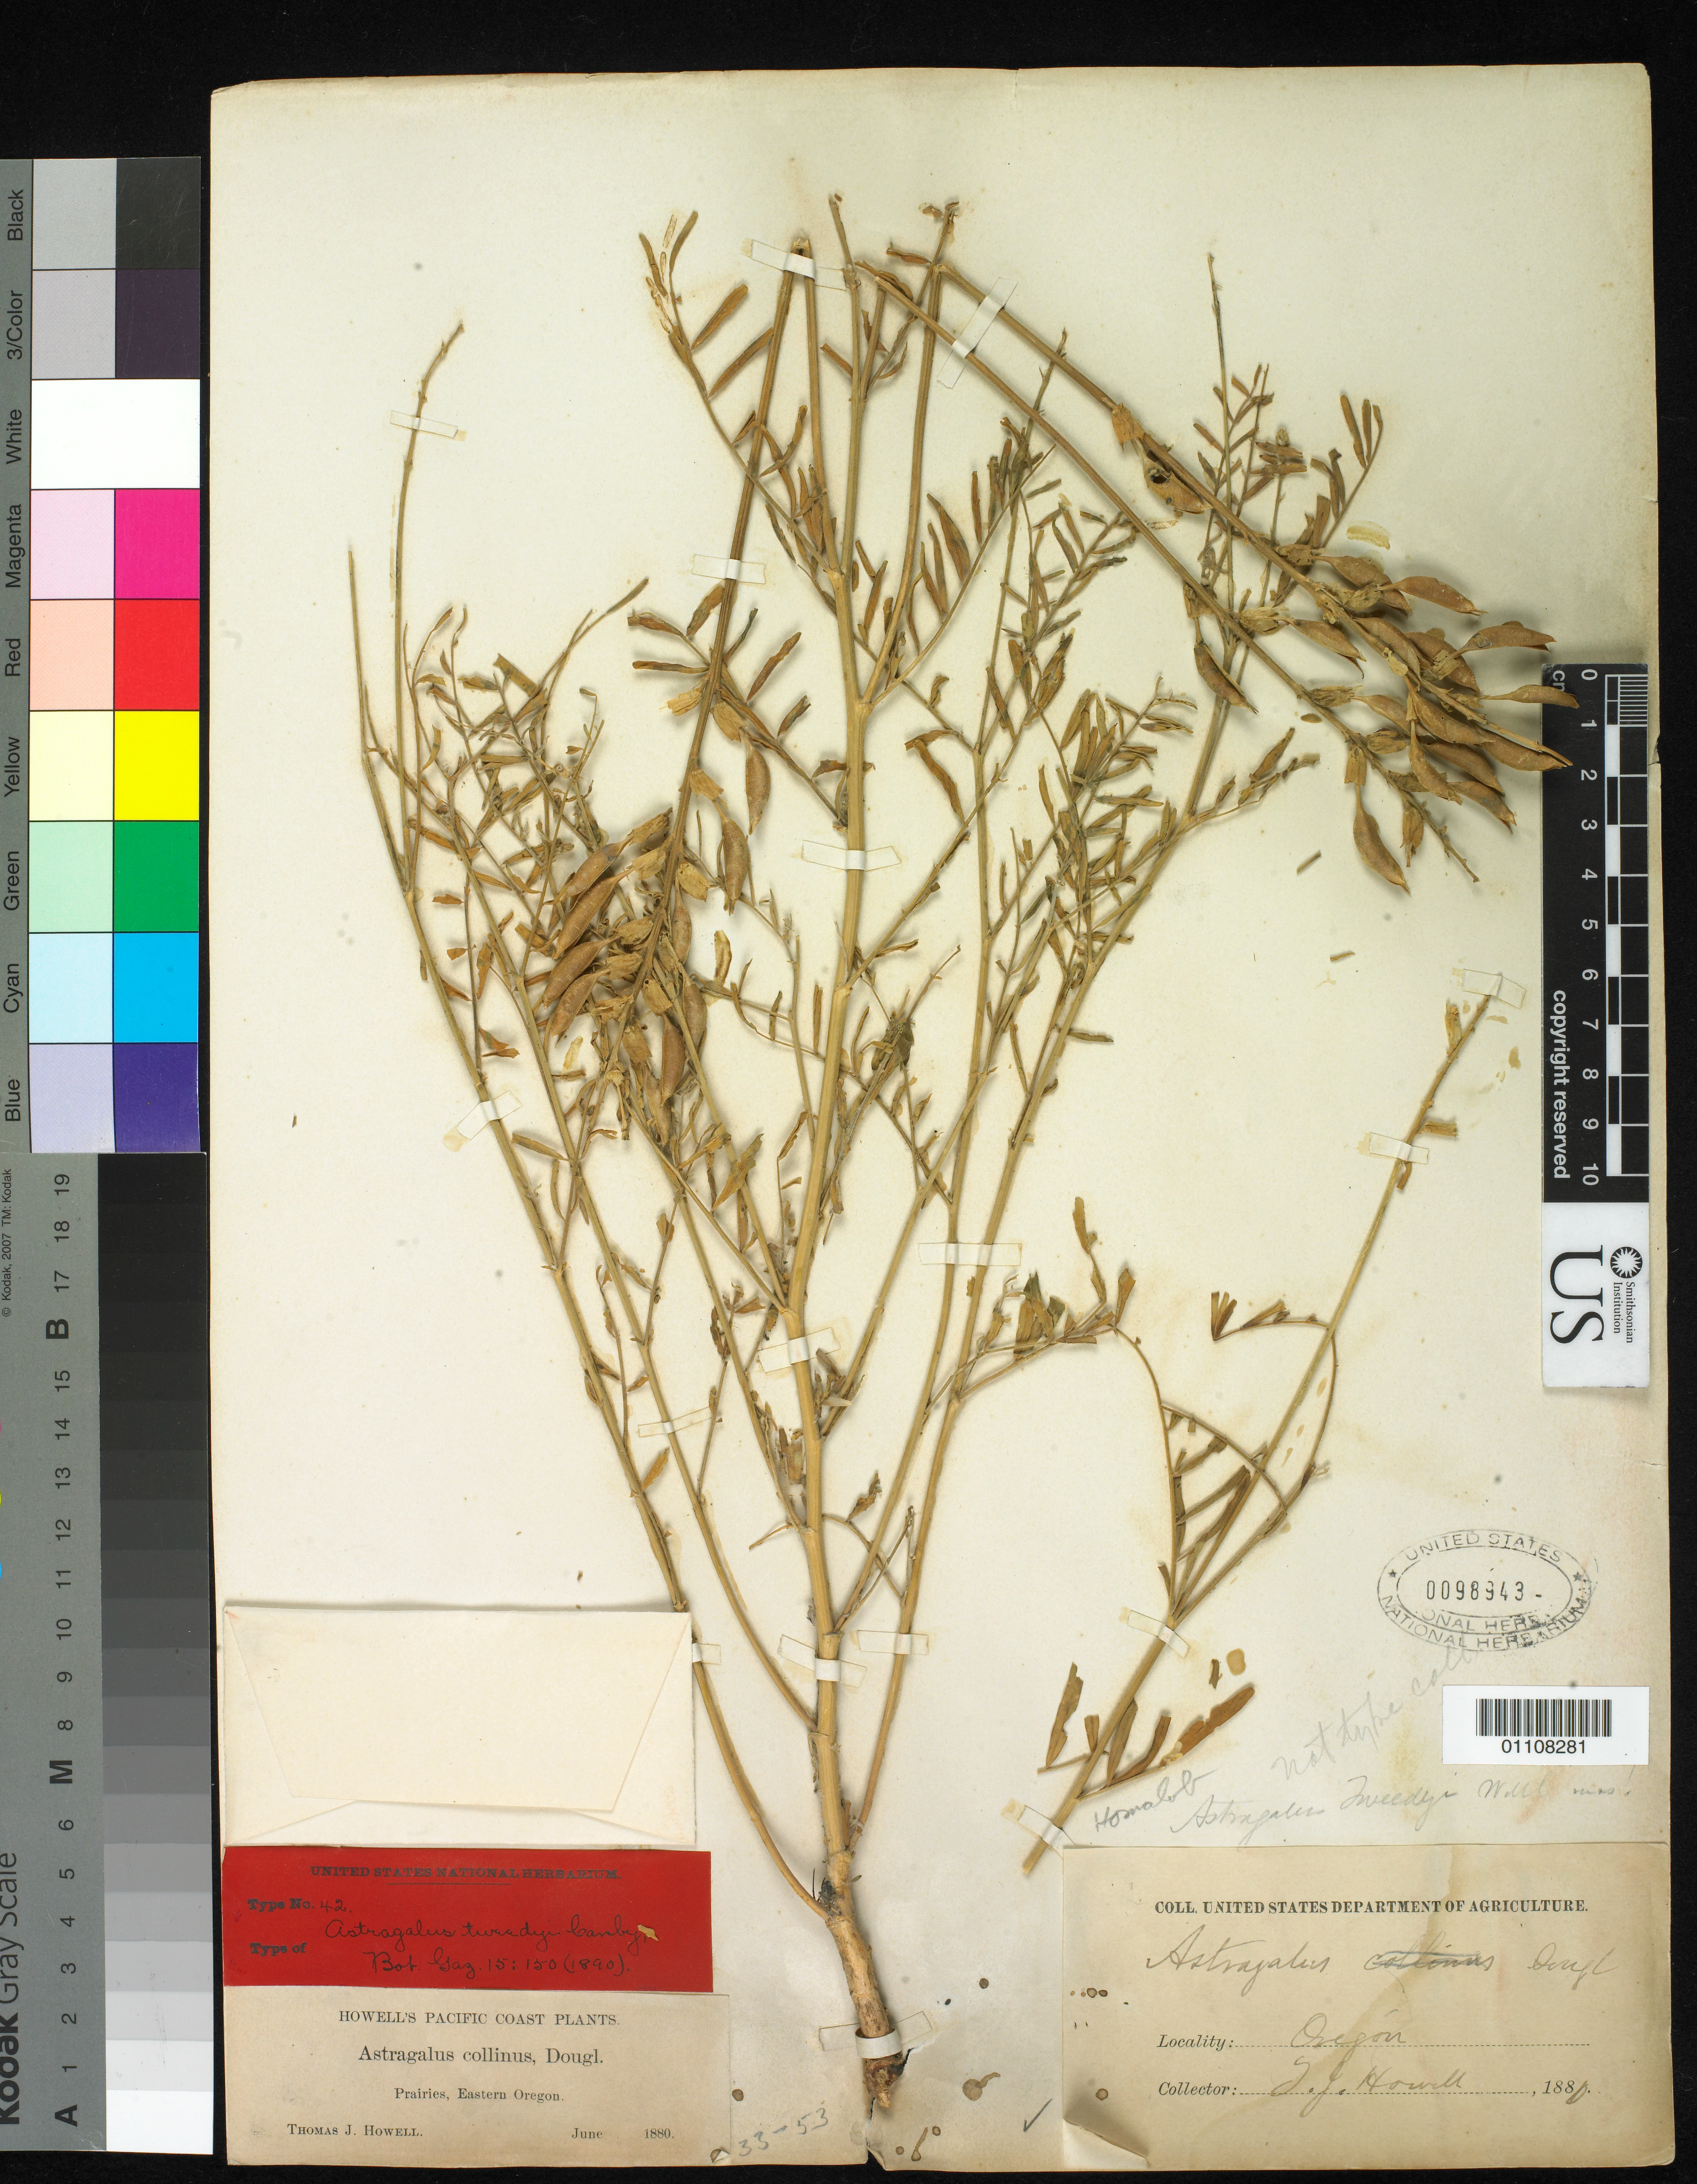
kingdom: Plantae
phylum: Tracheophyta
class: Magnoliopsida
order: Fabales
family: Fabaceae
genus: Astragalus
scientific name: Astragalus tweedyi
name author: Canby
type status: Syntype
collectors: T. J. Howell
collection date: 1880-06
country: United States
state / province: Oregon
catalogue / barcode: US 98943